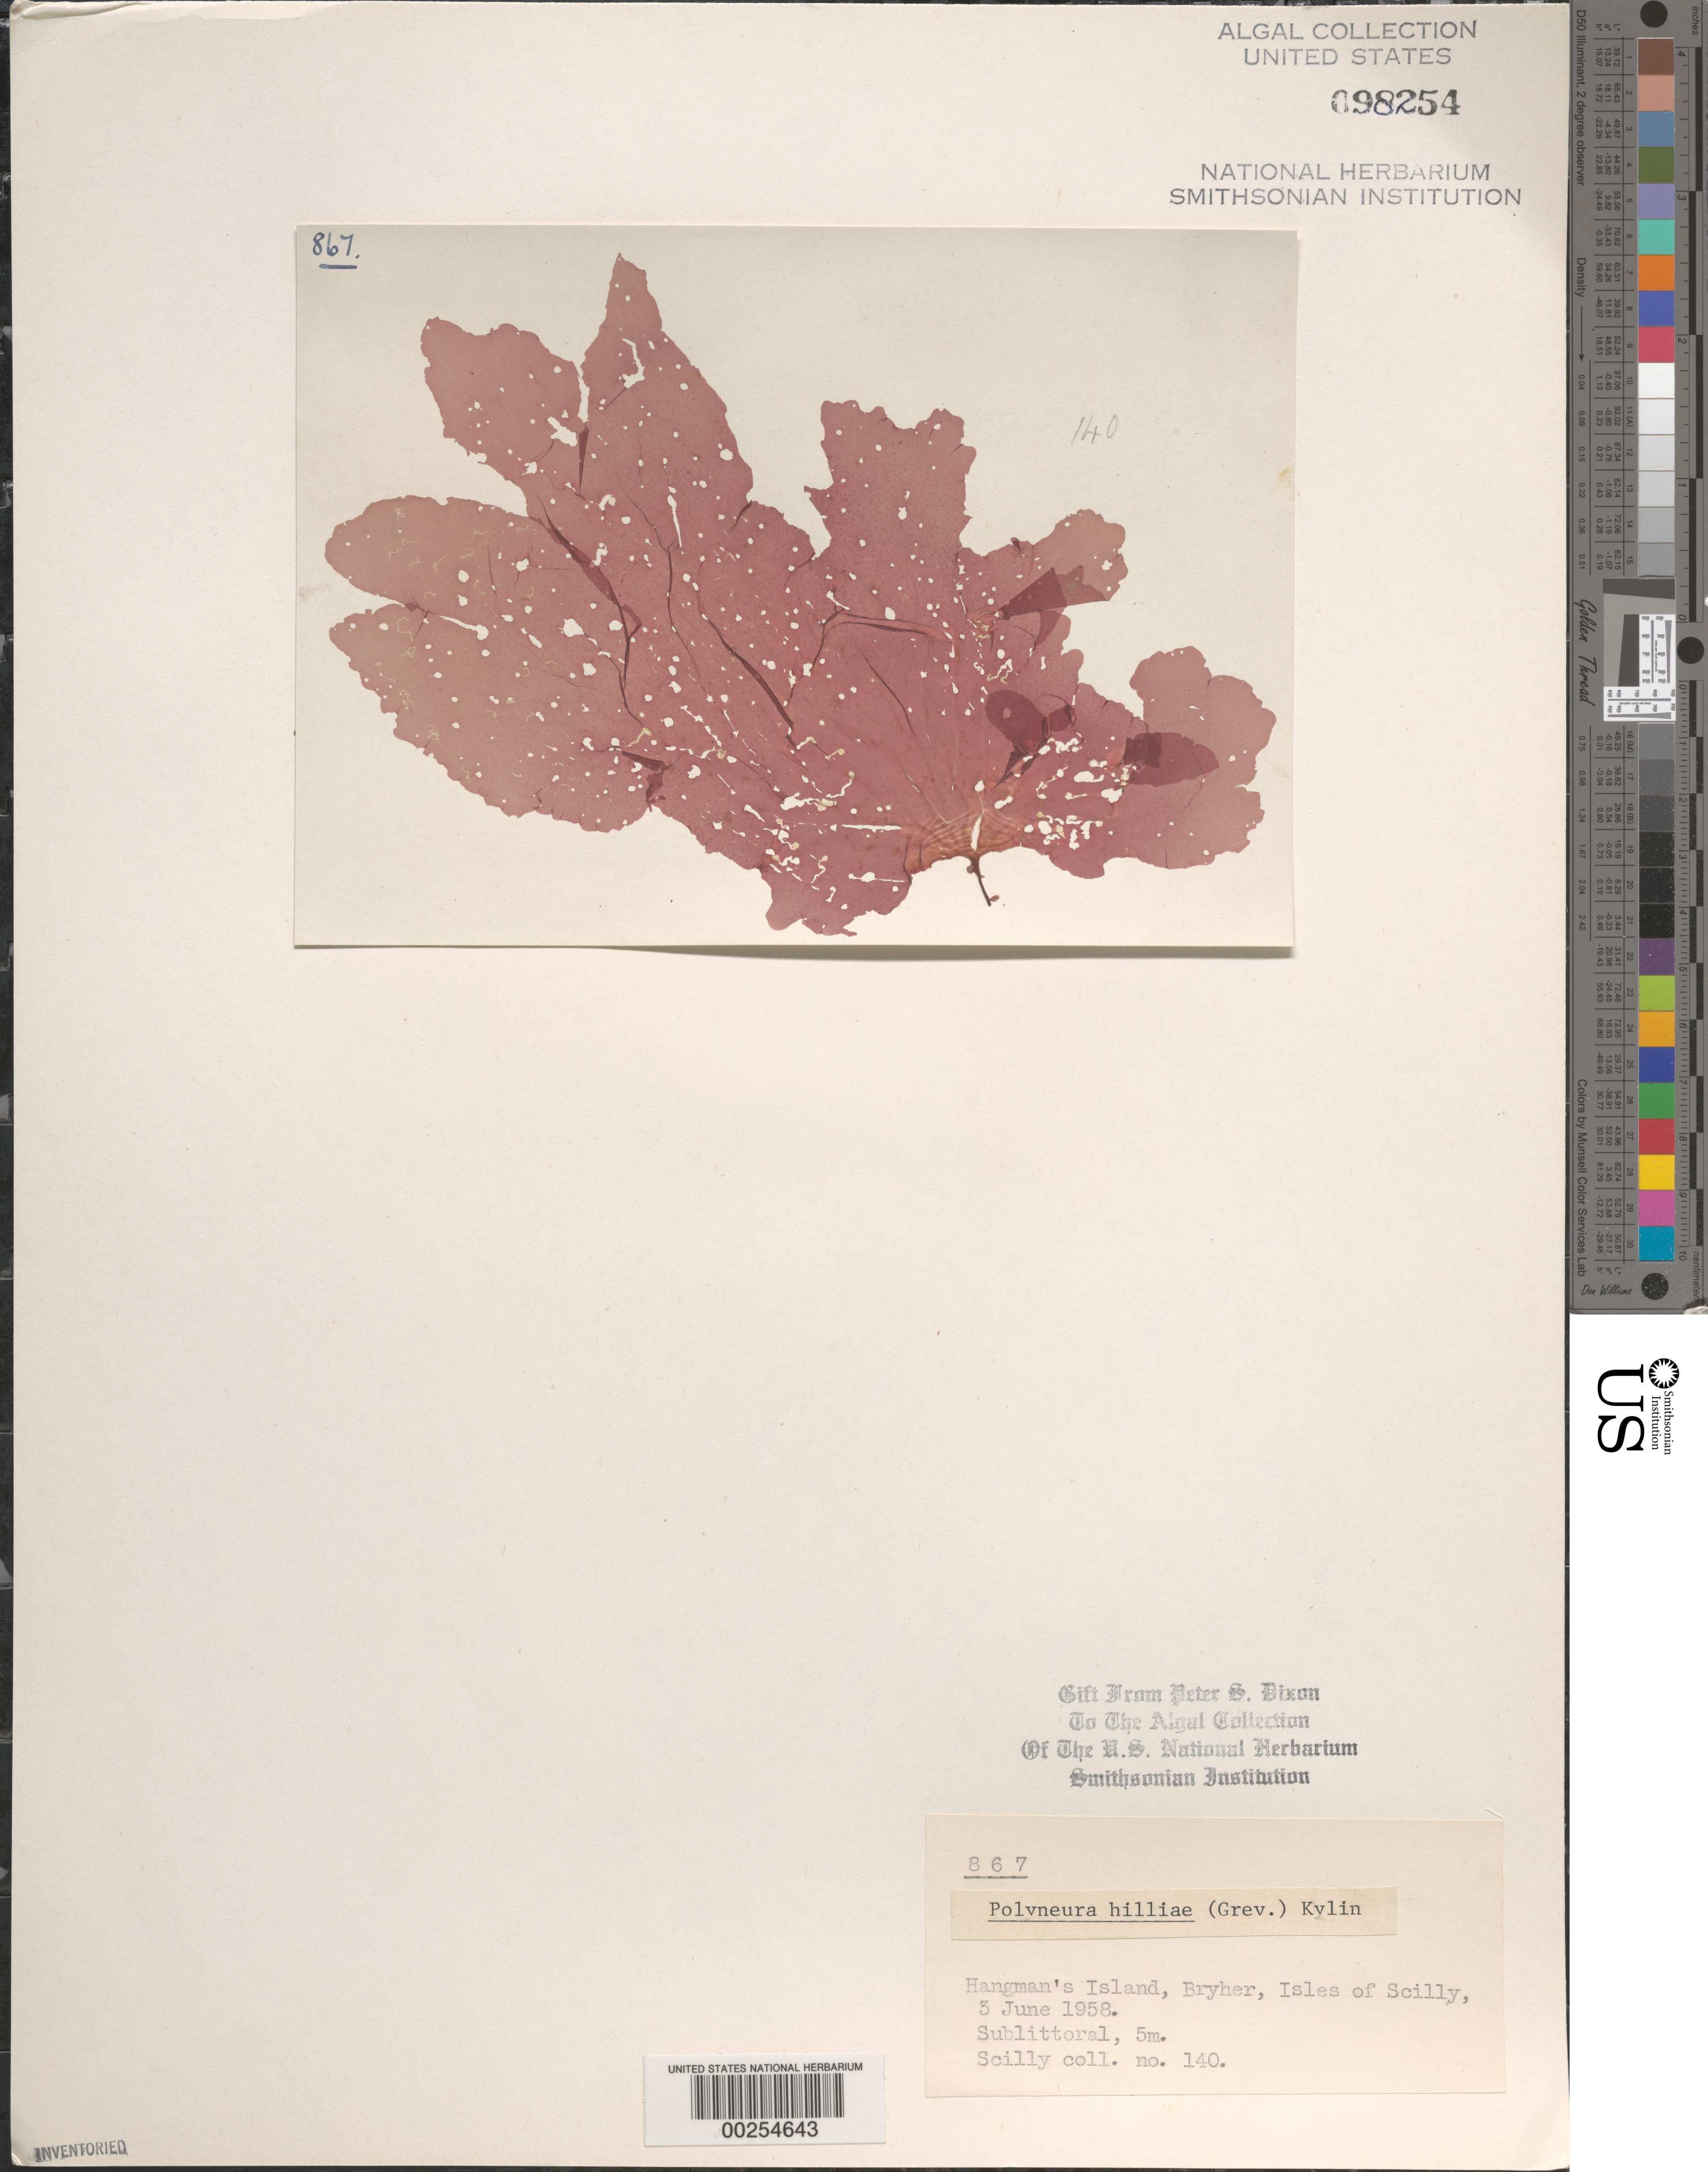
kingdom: Plantae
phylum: Rhodophyta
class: Florideophyceae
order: Ceramiales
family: Delesseriaceae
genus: Polyneura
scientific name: Polyneura bonnemaisonii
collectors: P. S. Dixon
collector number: PSD 867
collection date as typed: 03 Jun 1958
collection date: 1958-06-03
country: United Kingdom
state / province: England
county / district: Council of the Isles of Scilly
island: Bryher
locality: Hangman's Island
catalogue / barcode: US 98254